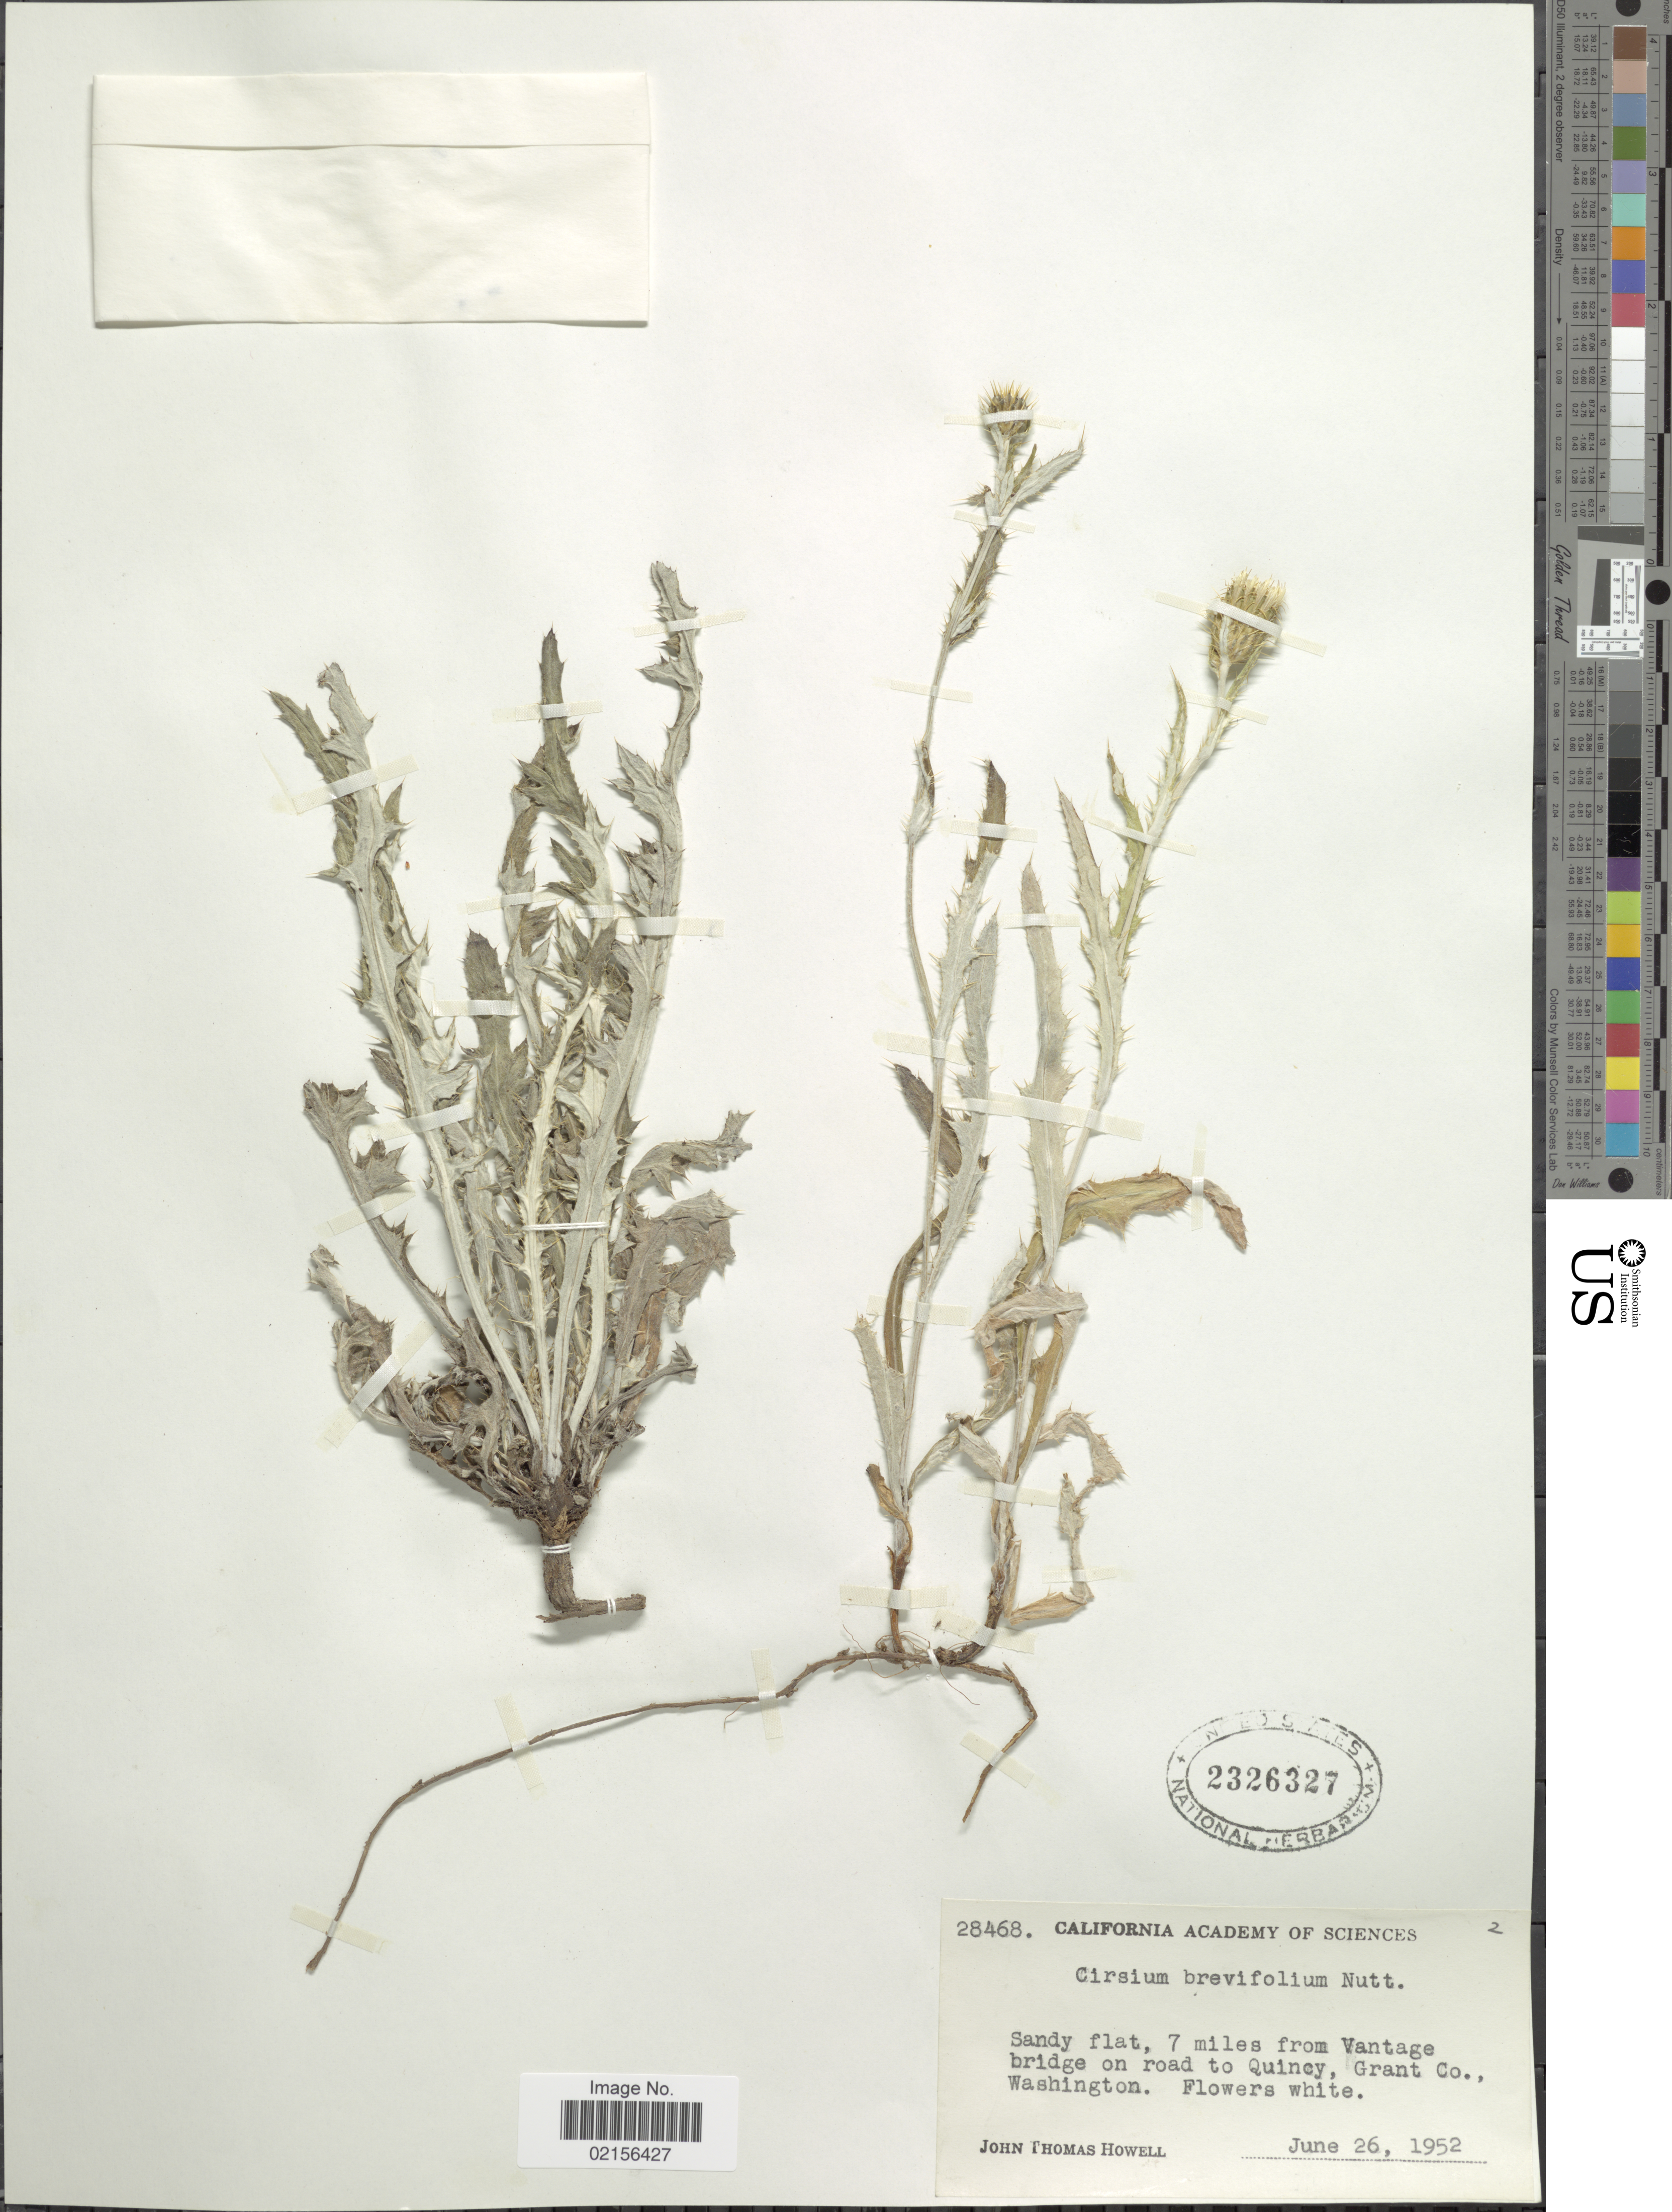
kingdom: Plantae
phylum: Tracheophyta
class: Magnoliopsida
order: Asterales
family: Asteraceae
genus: Cirsium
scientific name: Cirsium brevifolium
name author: Nutt.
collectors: J. T. Howell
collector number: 28468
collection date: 1952-06-26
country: United States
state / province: Washington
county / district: Grant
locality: Sandy flat, 7 miles from Vantage bridge on road to Quincy, Grant Co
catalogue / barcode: US 2326327